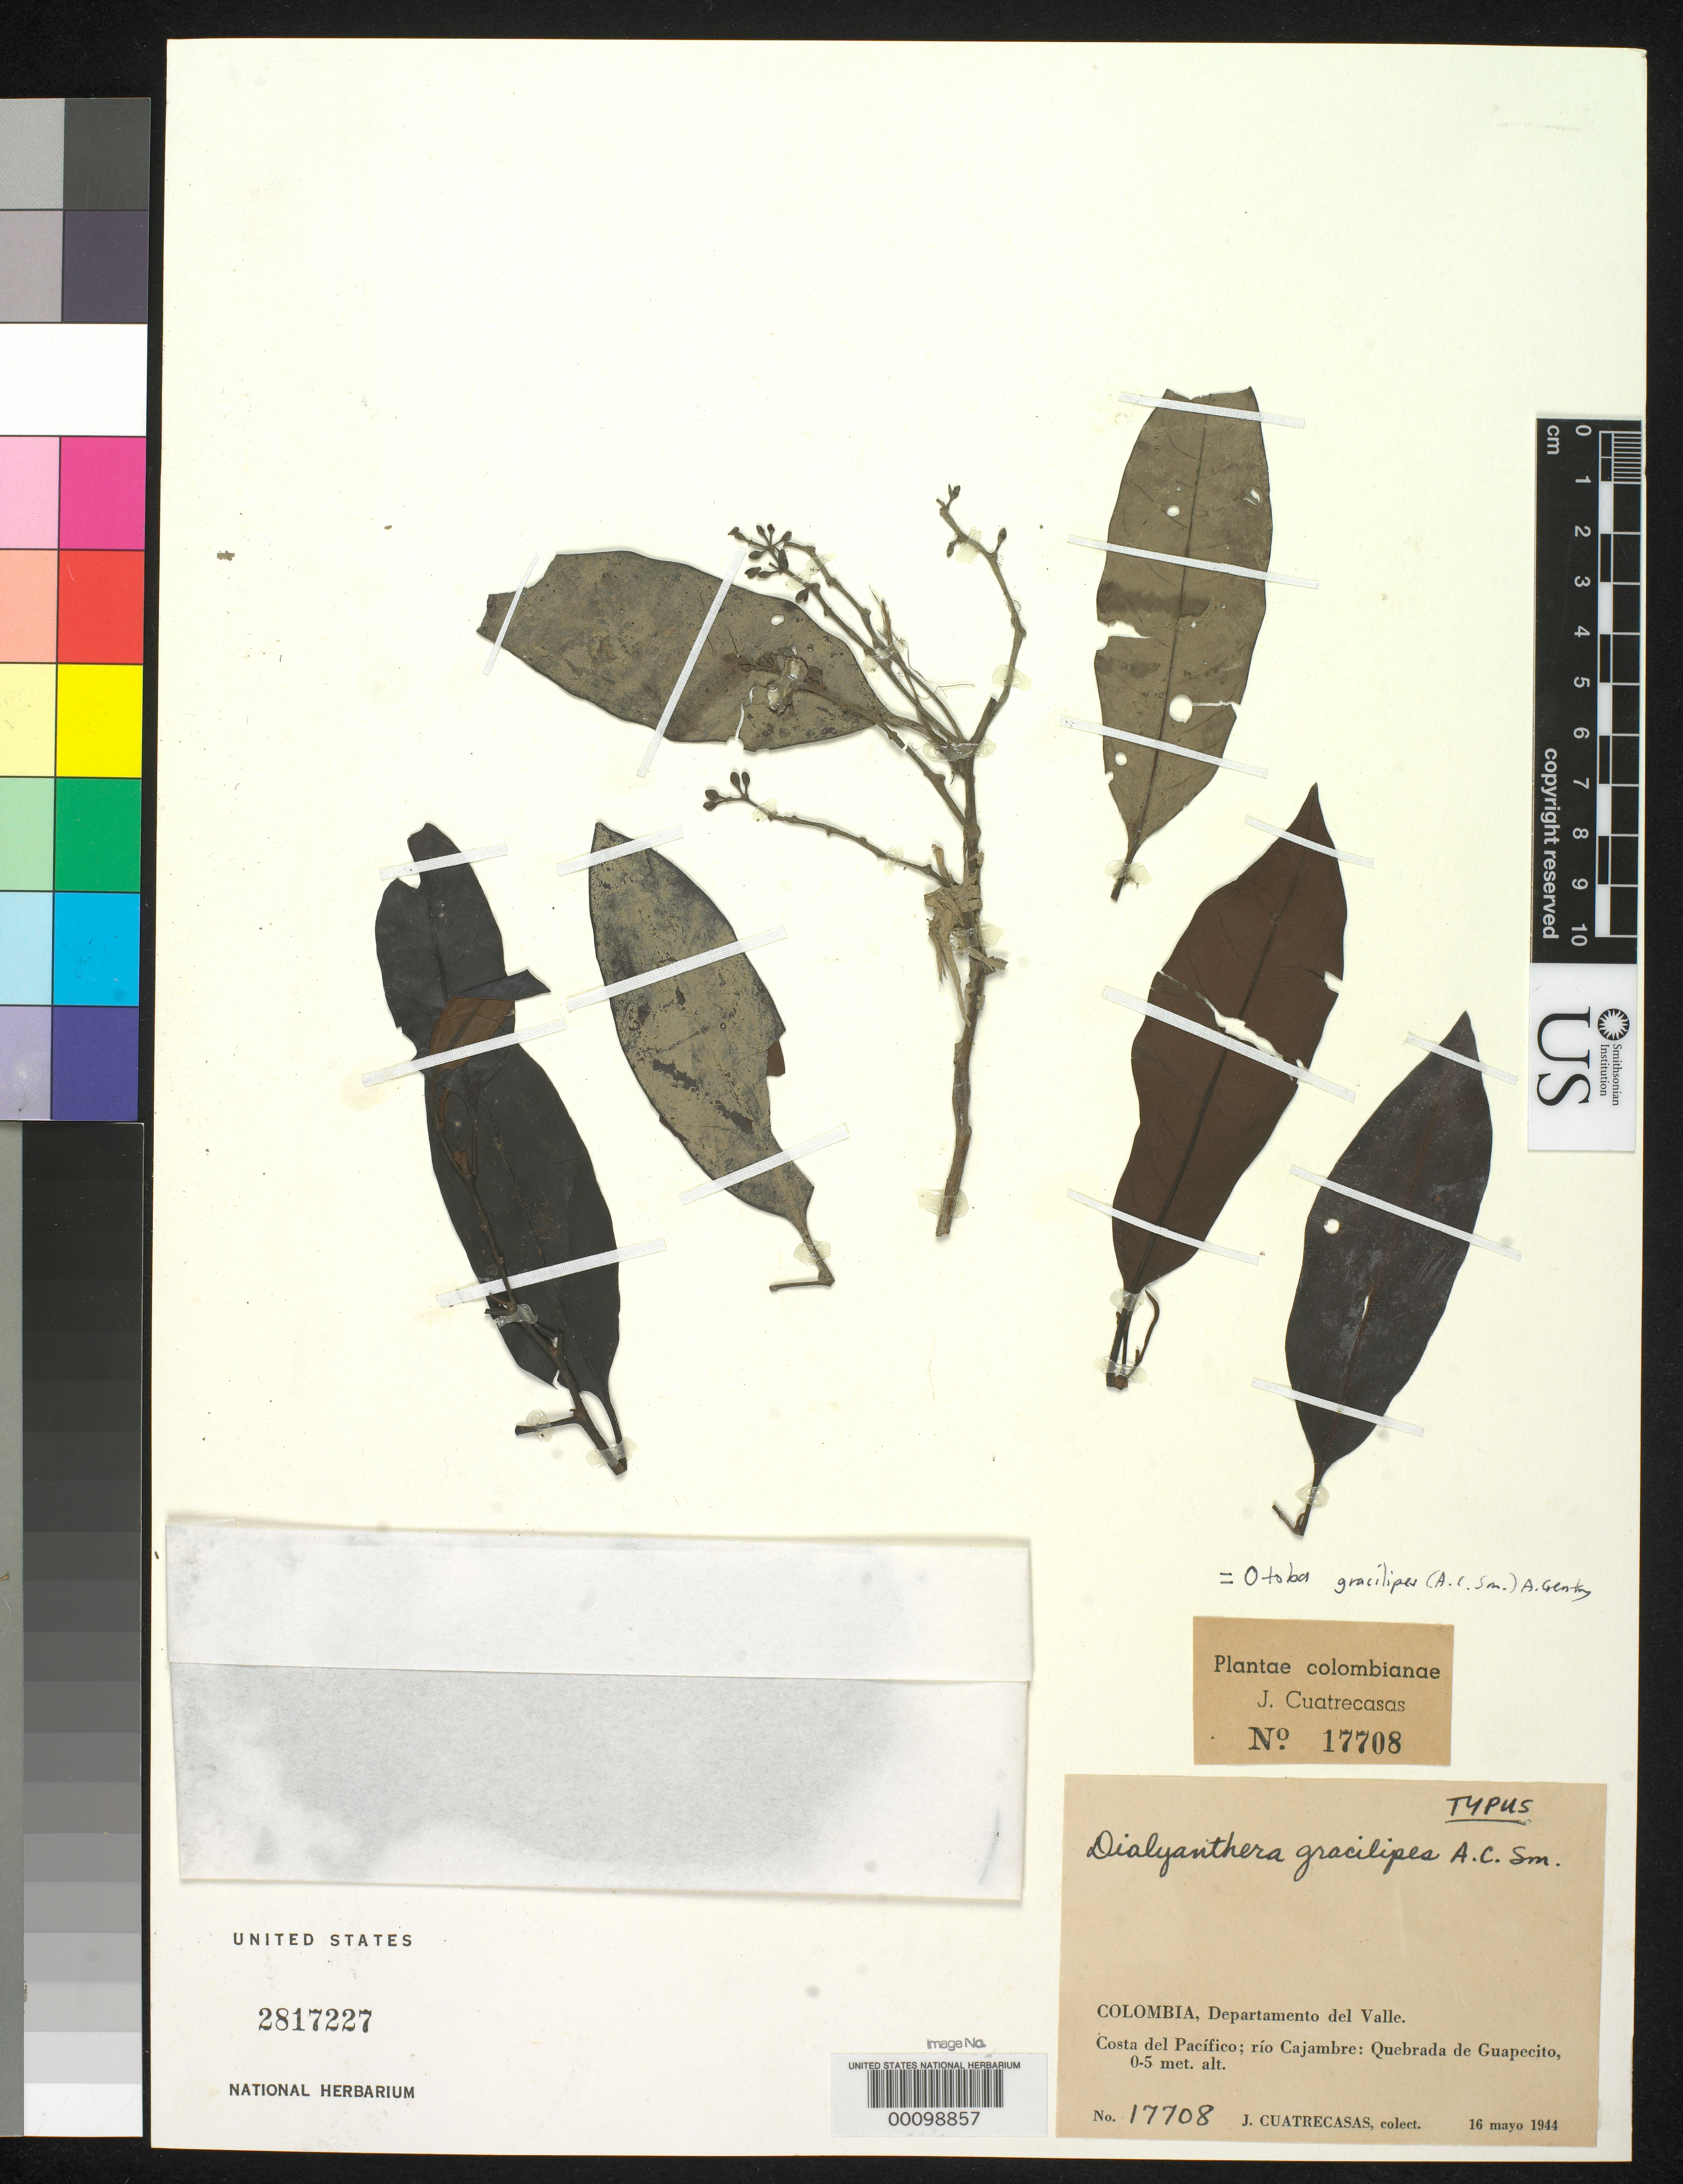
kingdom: Plantae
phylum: Tracheophyta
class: Magnoliopsida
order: Magnoliales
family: Myristicaceae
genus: Dialyanthera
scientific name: Dialyanthera gracilipes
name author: A.C. Sm.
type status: Isotype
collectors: J. Cuatrecasas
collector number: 17708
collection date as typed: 16 May 1944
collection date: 1944-05-16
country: Colombia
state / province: Valle del Cauca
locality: Costa del Pacifico, Rio Cajambre, Quebrada de Guapecito.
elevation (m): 0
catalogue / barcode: US 2817227